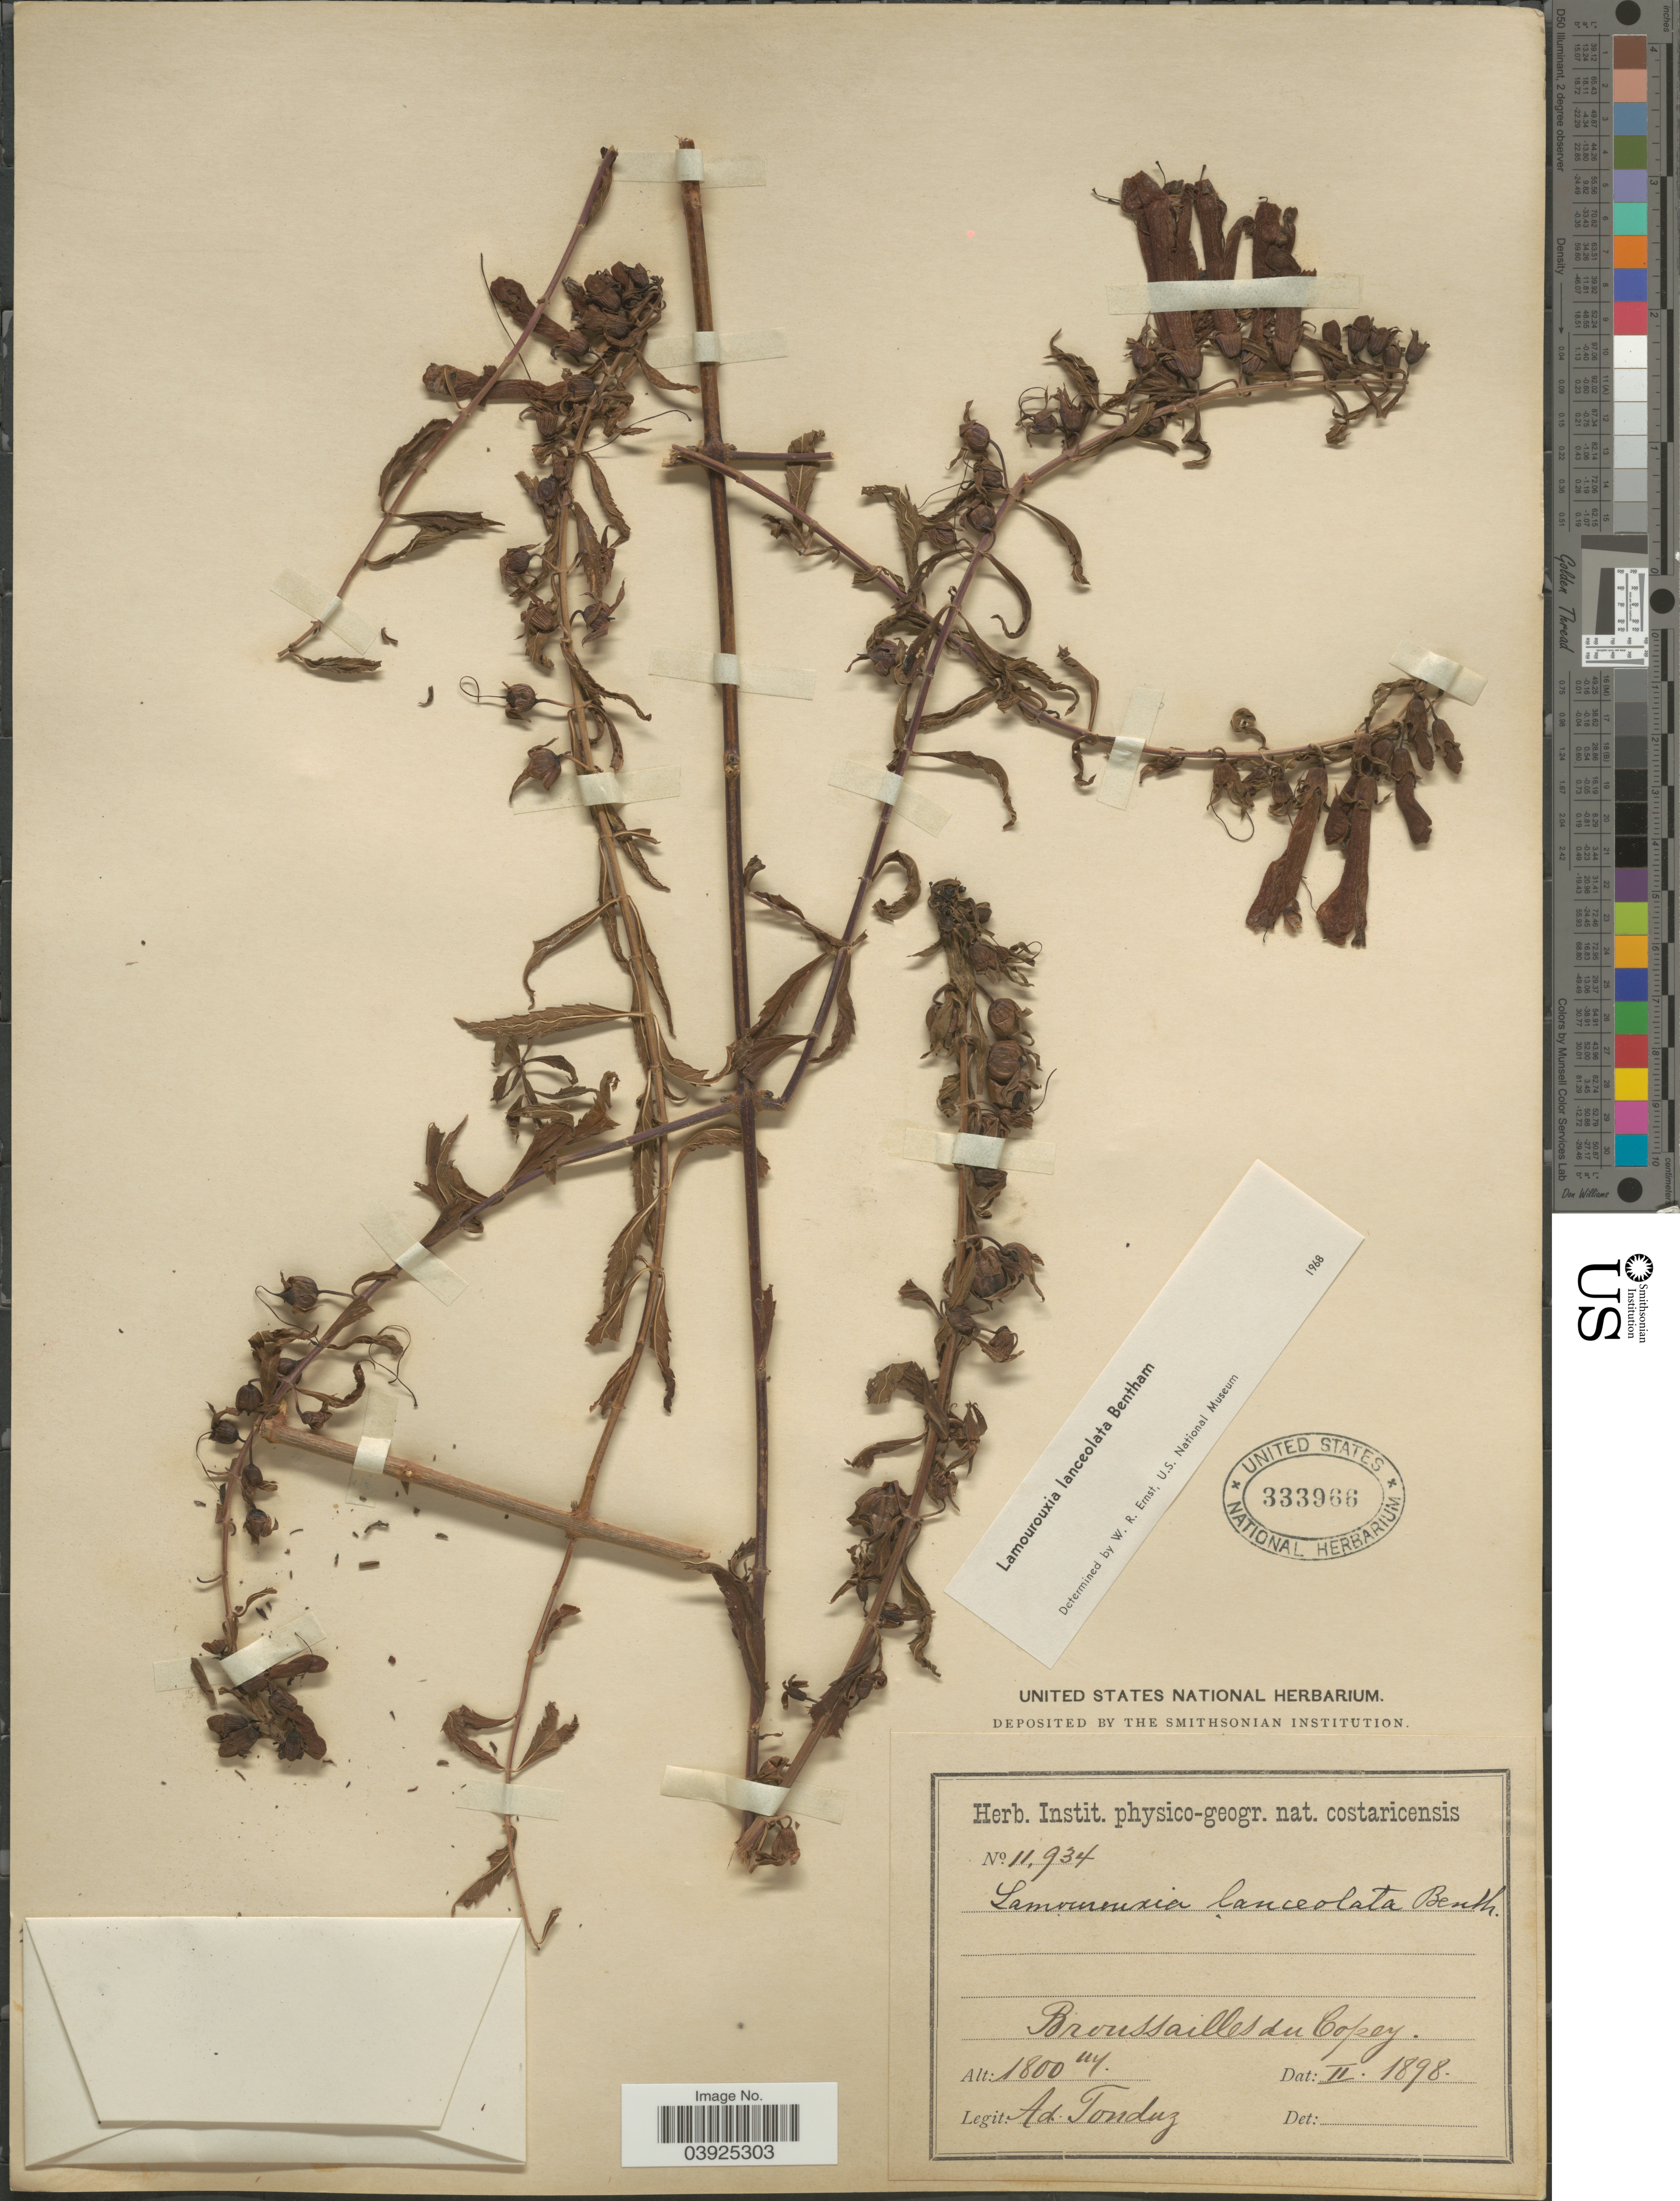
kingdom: Plantae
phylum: Tracheophyta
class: Magnoliopsida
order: Lamiales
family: Orobanchaceae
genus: Lamourouxia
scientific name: Lamourouxia lanceolata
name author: Benth.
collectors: A. Tonduz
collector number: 11934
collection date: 1898-02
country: Costa Rica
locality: Broussailles du Copey.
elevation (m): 1800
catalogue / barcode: US 333966